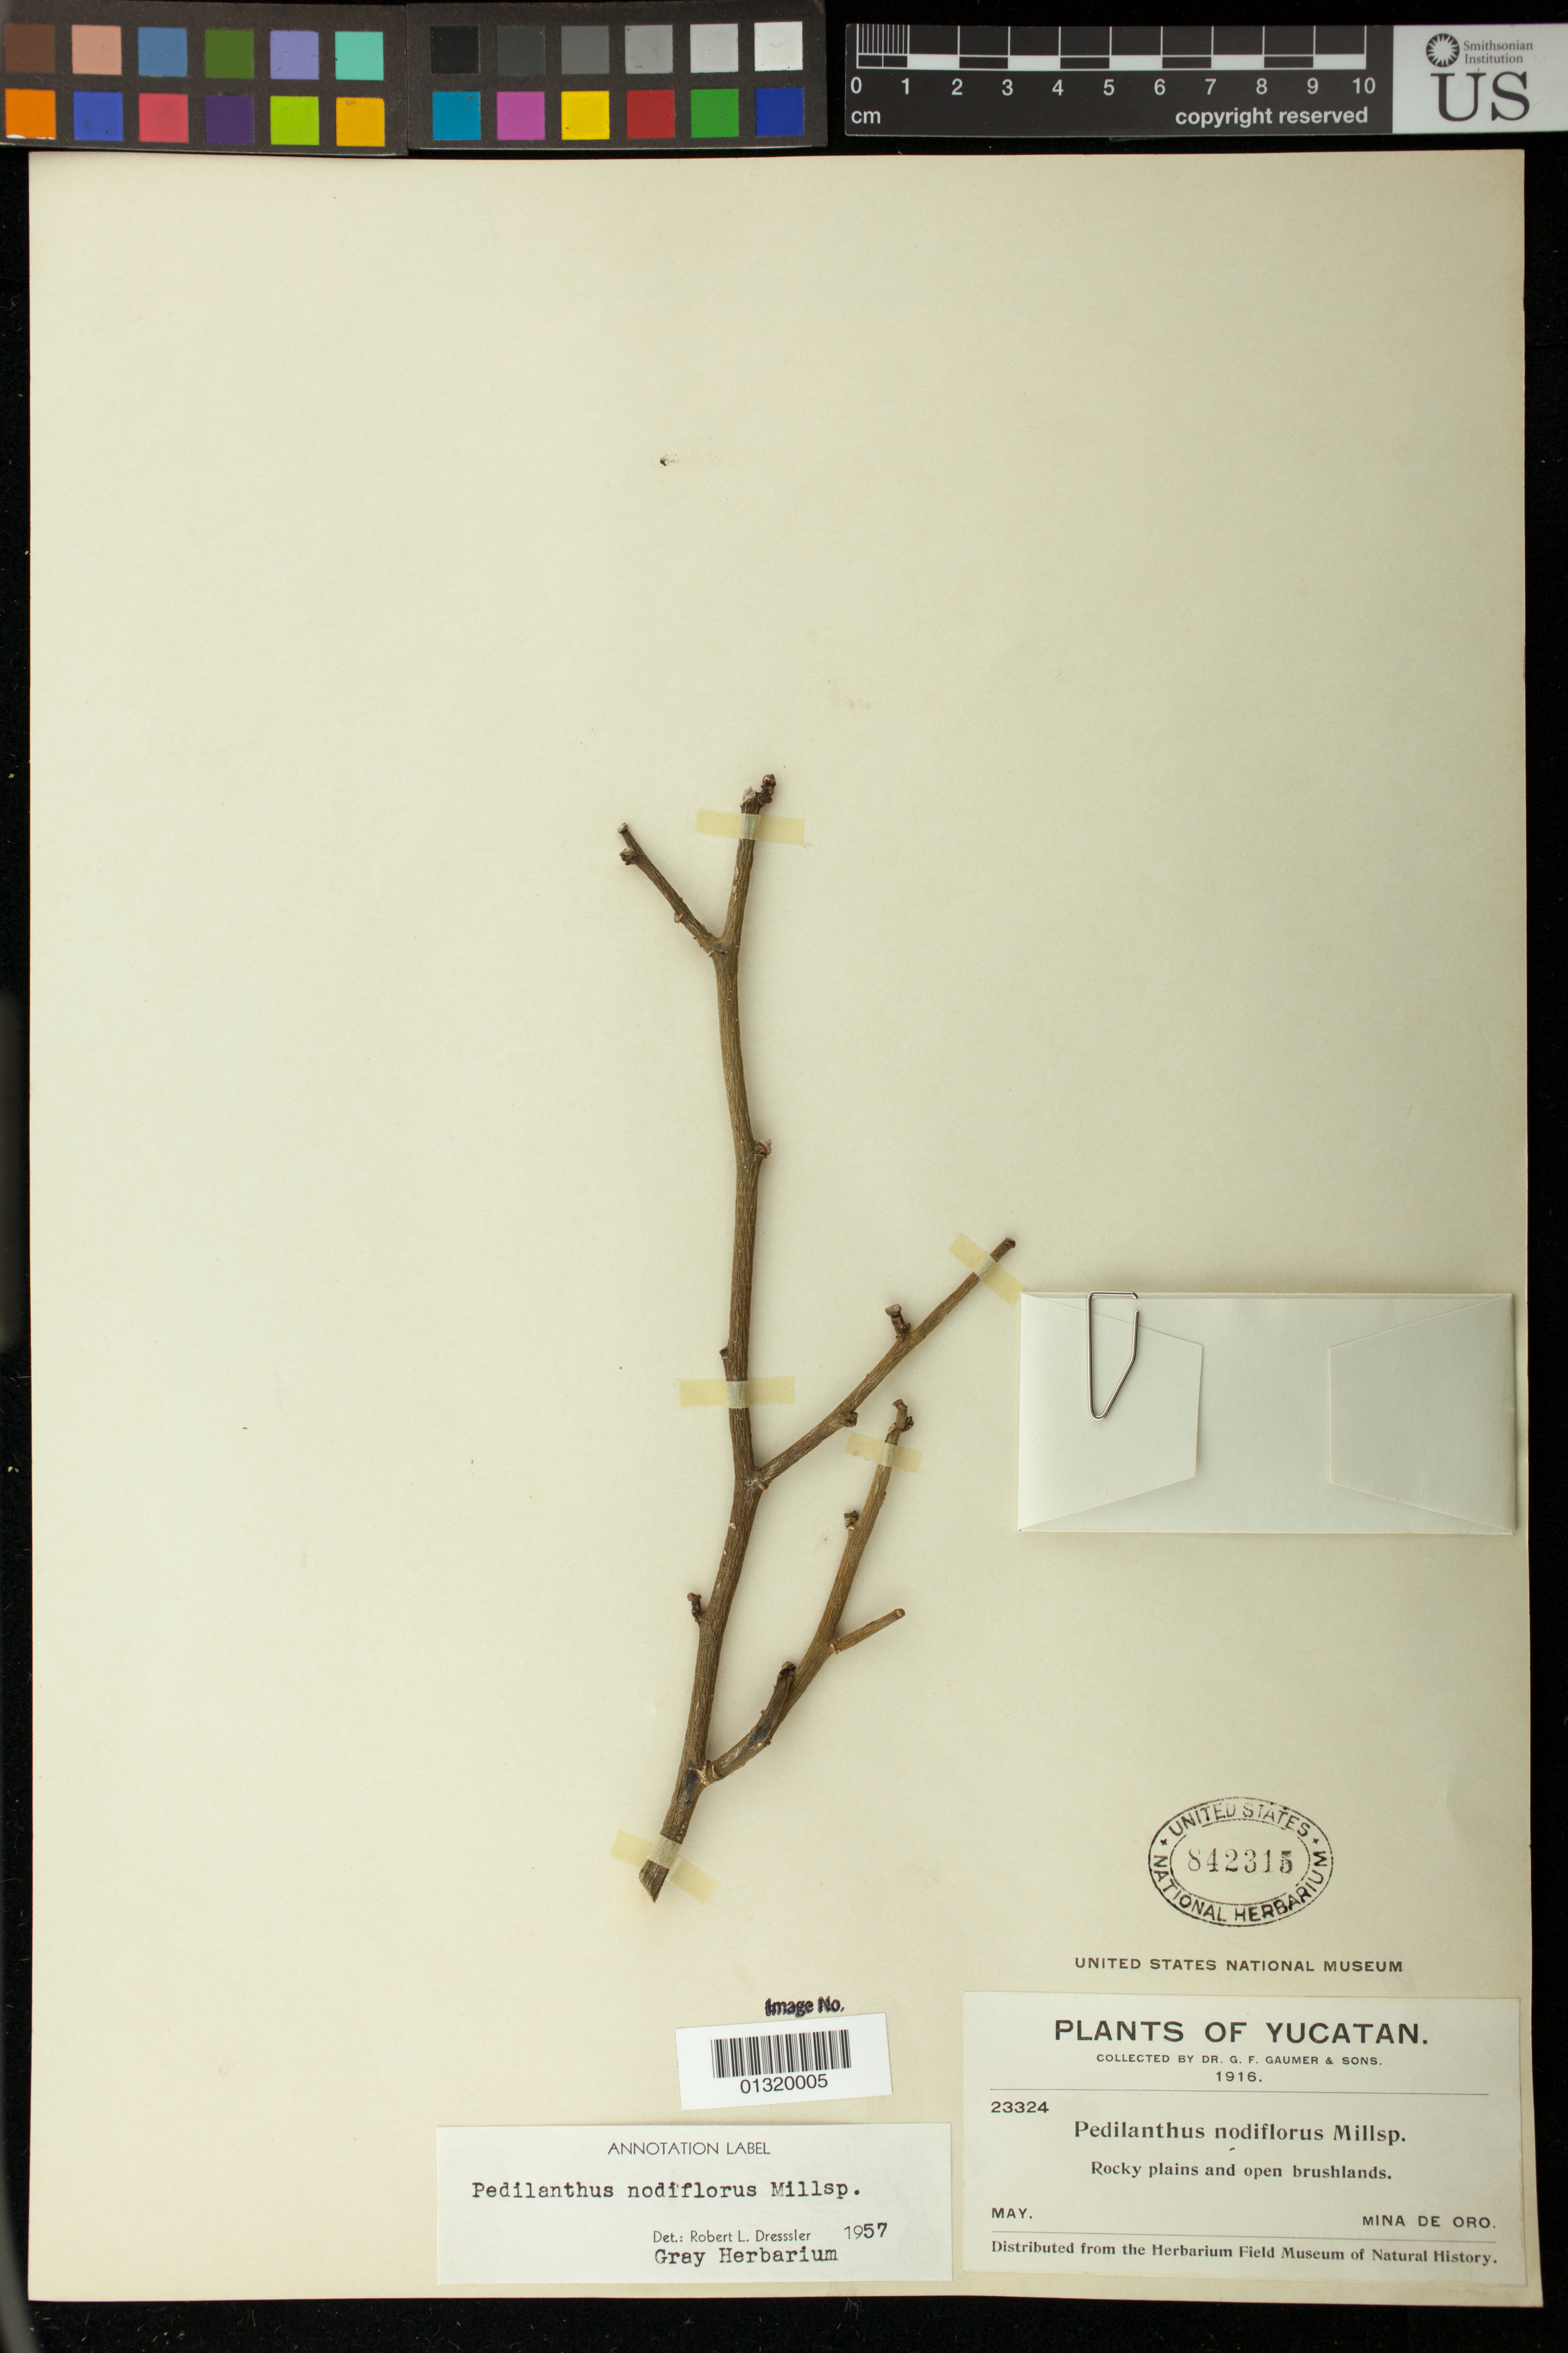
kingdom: Plantae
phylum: Tracheophyta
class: Magnoliopsida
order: Malpighiales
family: Euphorbiaceae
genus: Pedilanthus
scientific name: Pedilanthus nodiflorus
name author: Millsp.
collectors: G. Gaumer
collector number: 23324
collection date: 1916-05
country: Mexico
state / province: Sonora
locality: Yucatan, Mina de Oro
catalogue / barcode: US 842315